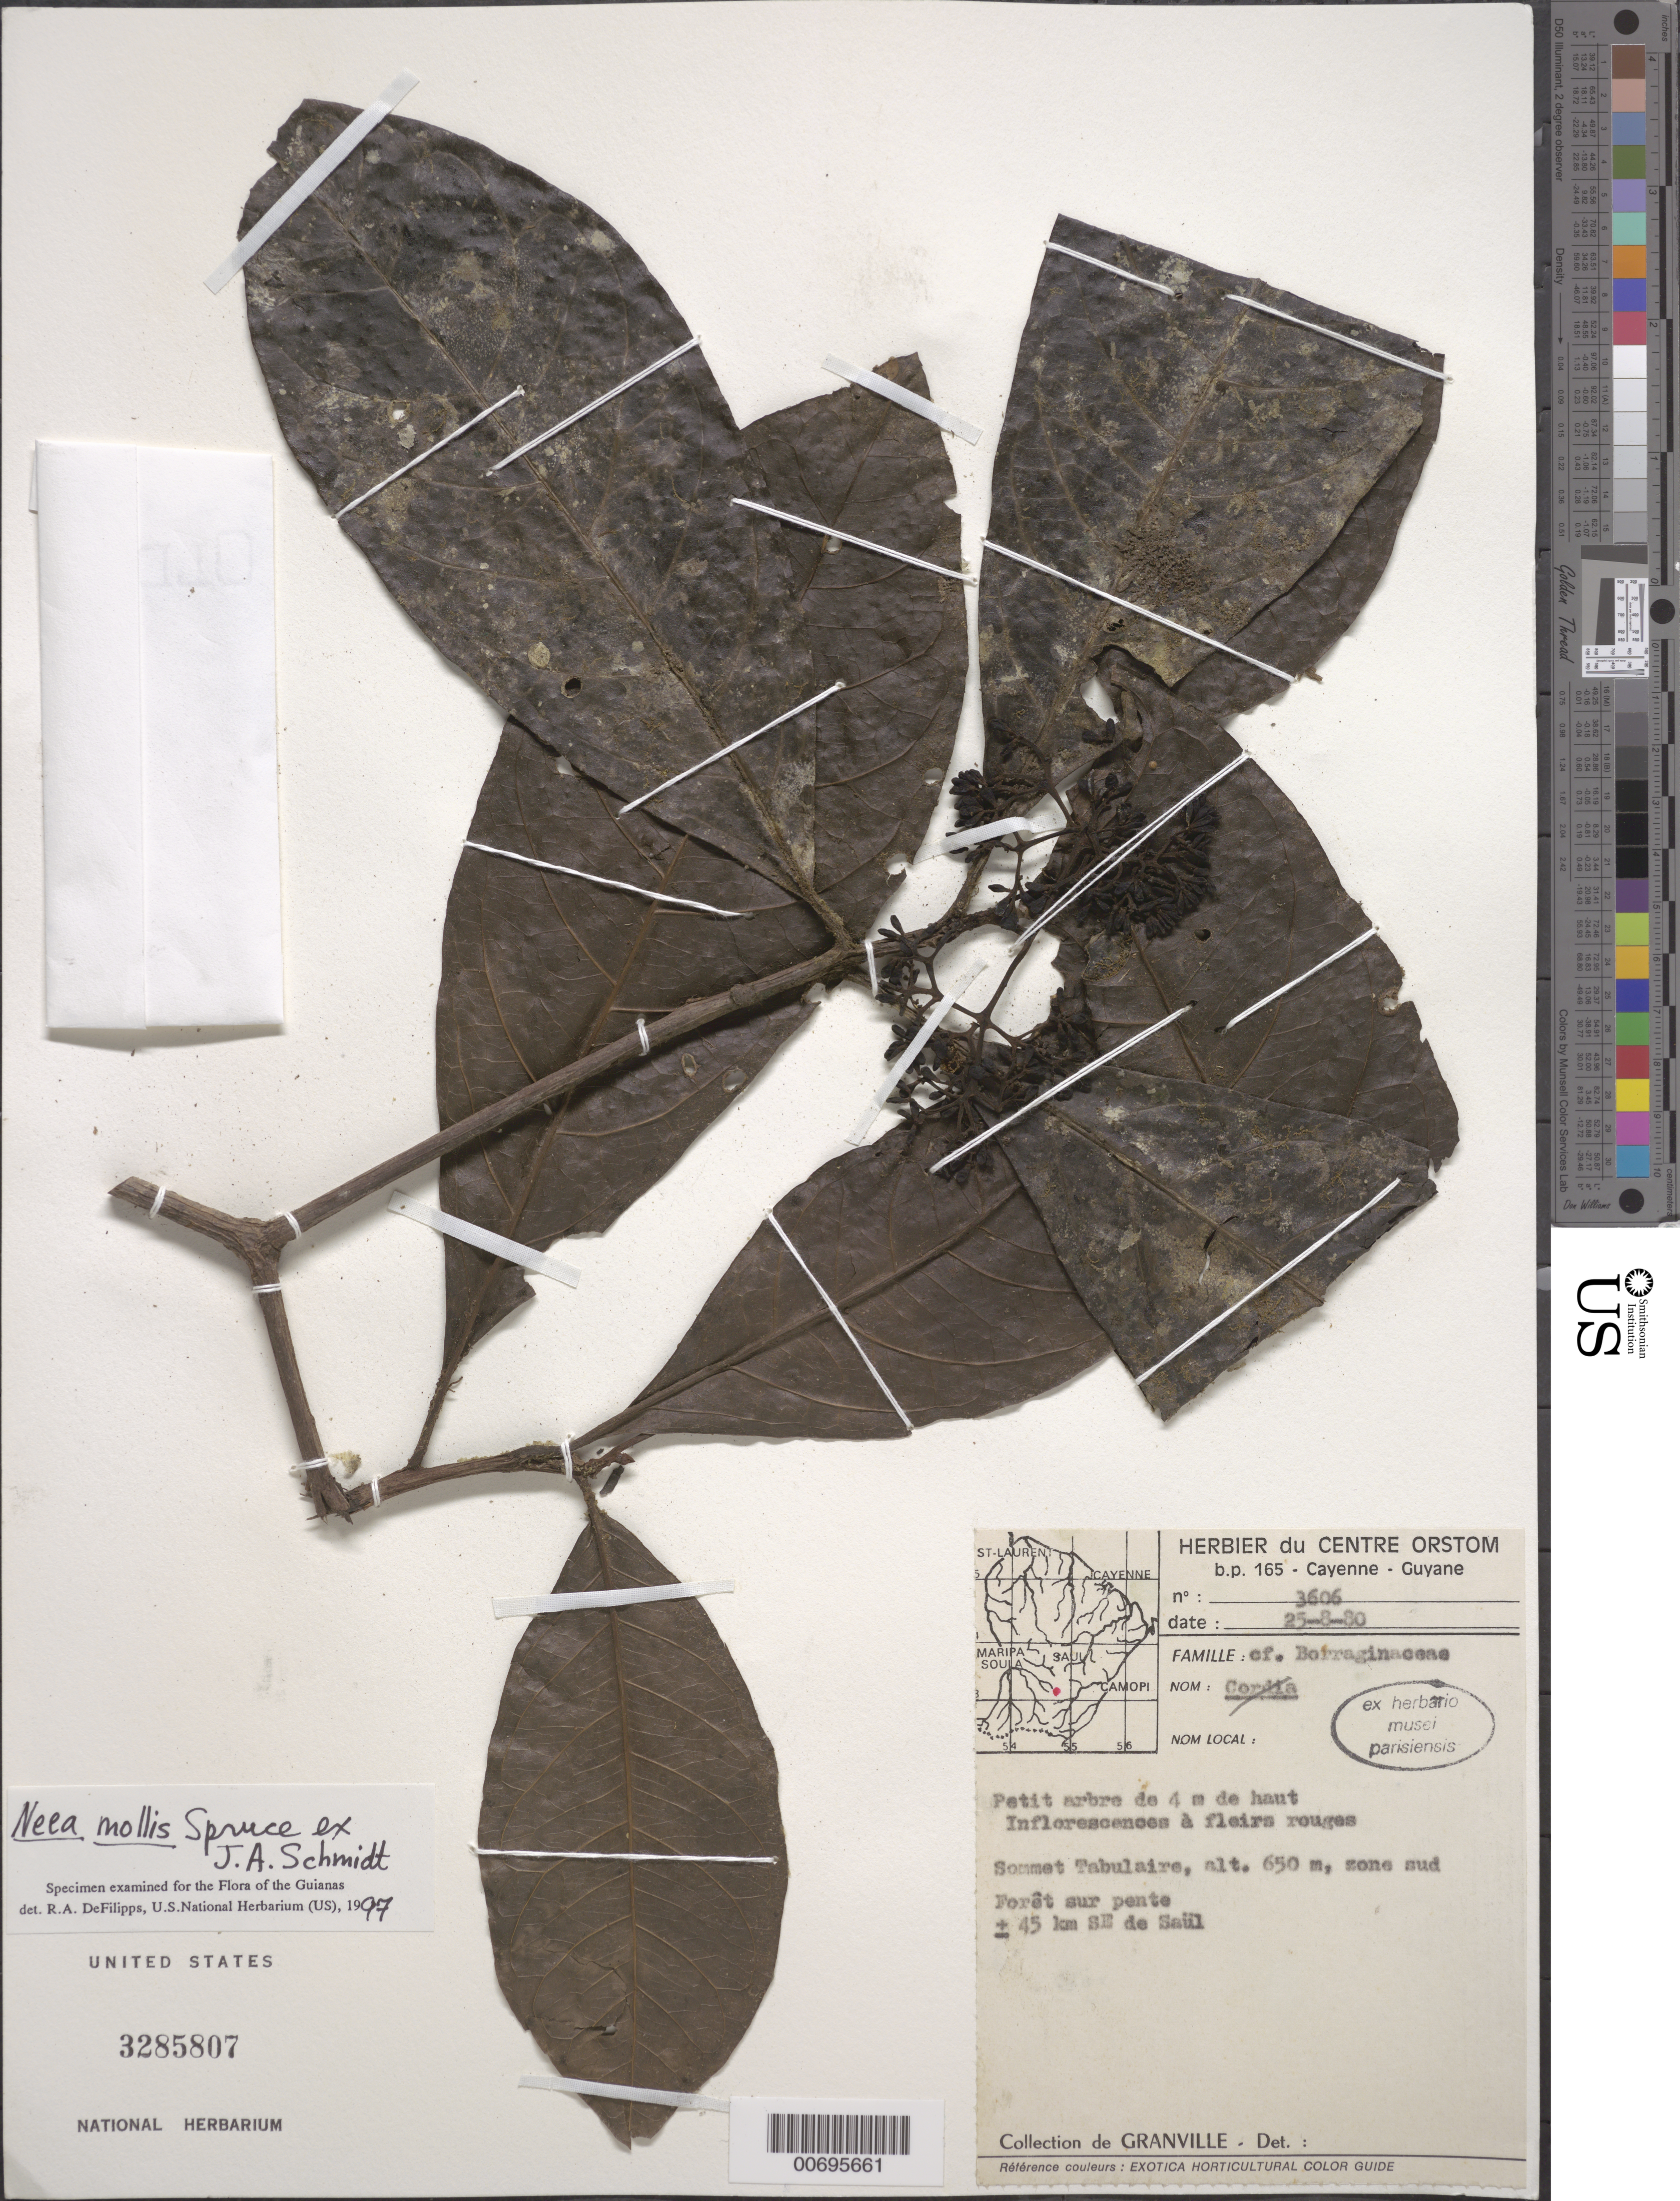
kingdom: Plantae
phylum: Tracheophyta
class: Magnoliopsida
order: Caryophyllales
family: Nyctaginaceae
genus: Neea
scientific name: Neea mollis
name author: Spruce ex J.A. Schmidt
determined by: DeFilipps, R. A.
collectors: J.-J. de Granville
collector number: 3606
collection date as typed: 25-Aug-80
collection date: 1980-08-25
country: French Guiana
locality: Sommet Tabulaire, ±50 km SE de Saül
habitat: Forest on slope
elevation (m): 650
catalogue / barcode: US 3285807